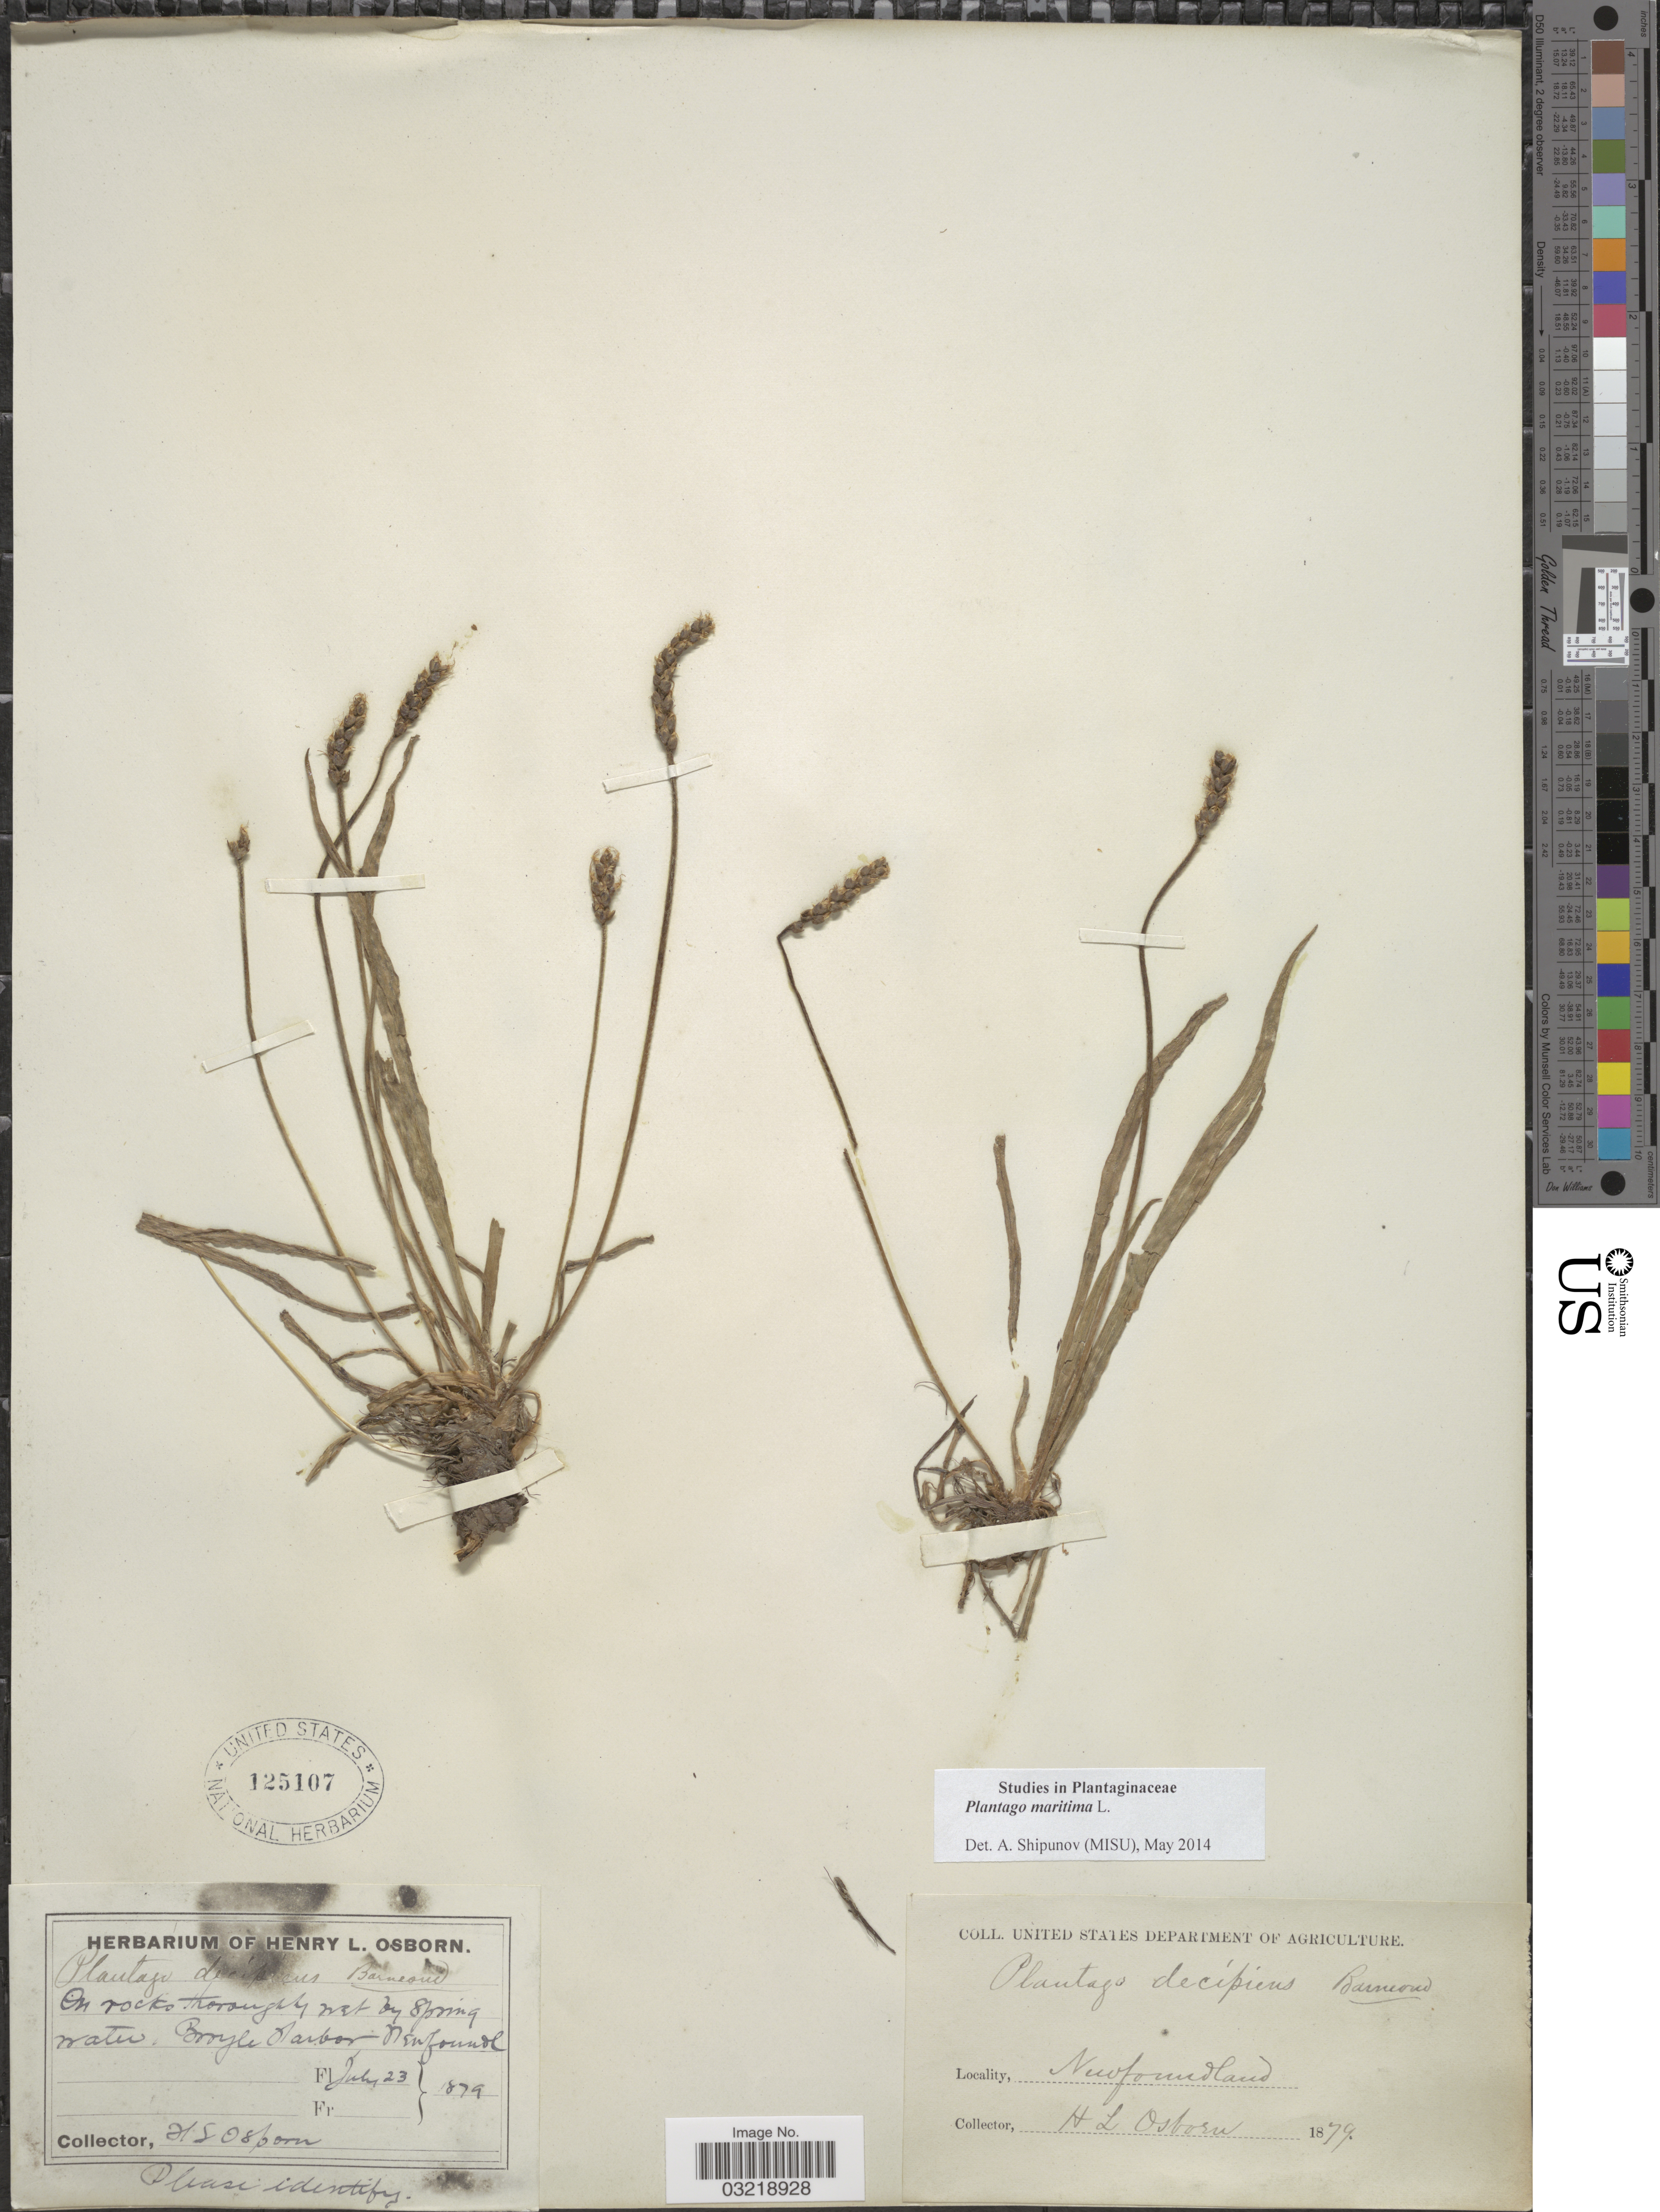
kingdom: Plantae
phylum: Tracheophyta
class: Magnoliopsida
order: Lamiales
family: Plantaginaceae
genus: Plantago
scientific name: Plantago maritima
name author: L.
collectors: H. Osborn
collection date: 1879-07-23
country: Canada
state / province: Newfoundland and Labrador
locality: On rocks thoroughly wet by spring water. Broyle Harbor.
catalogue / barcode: US 125107